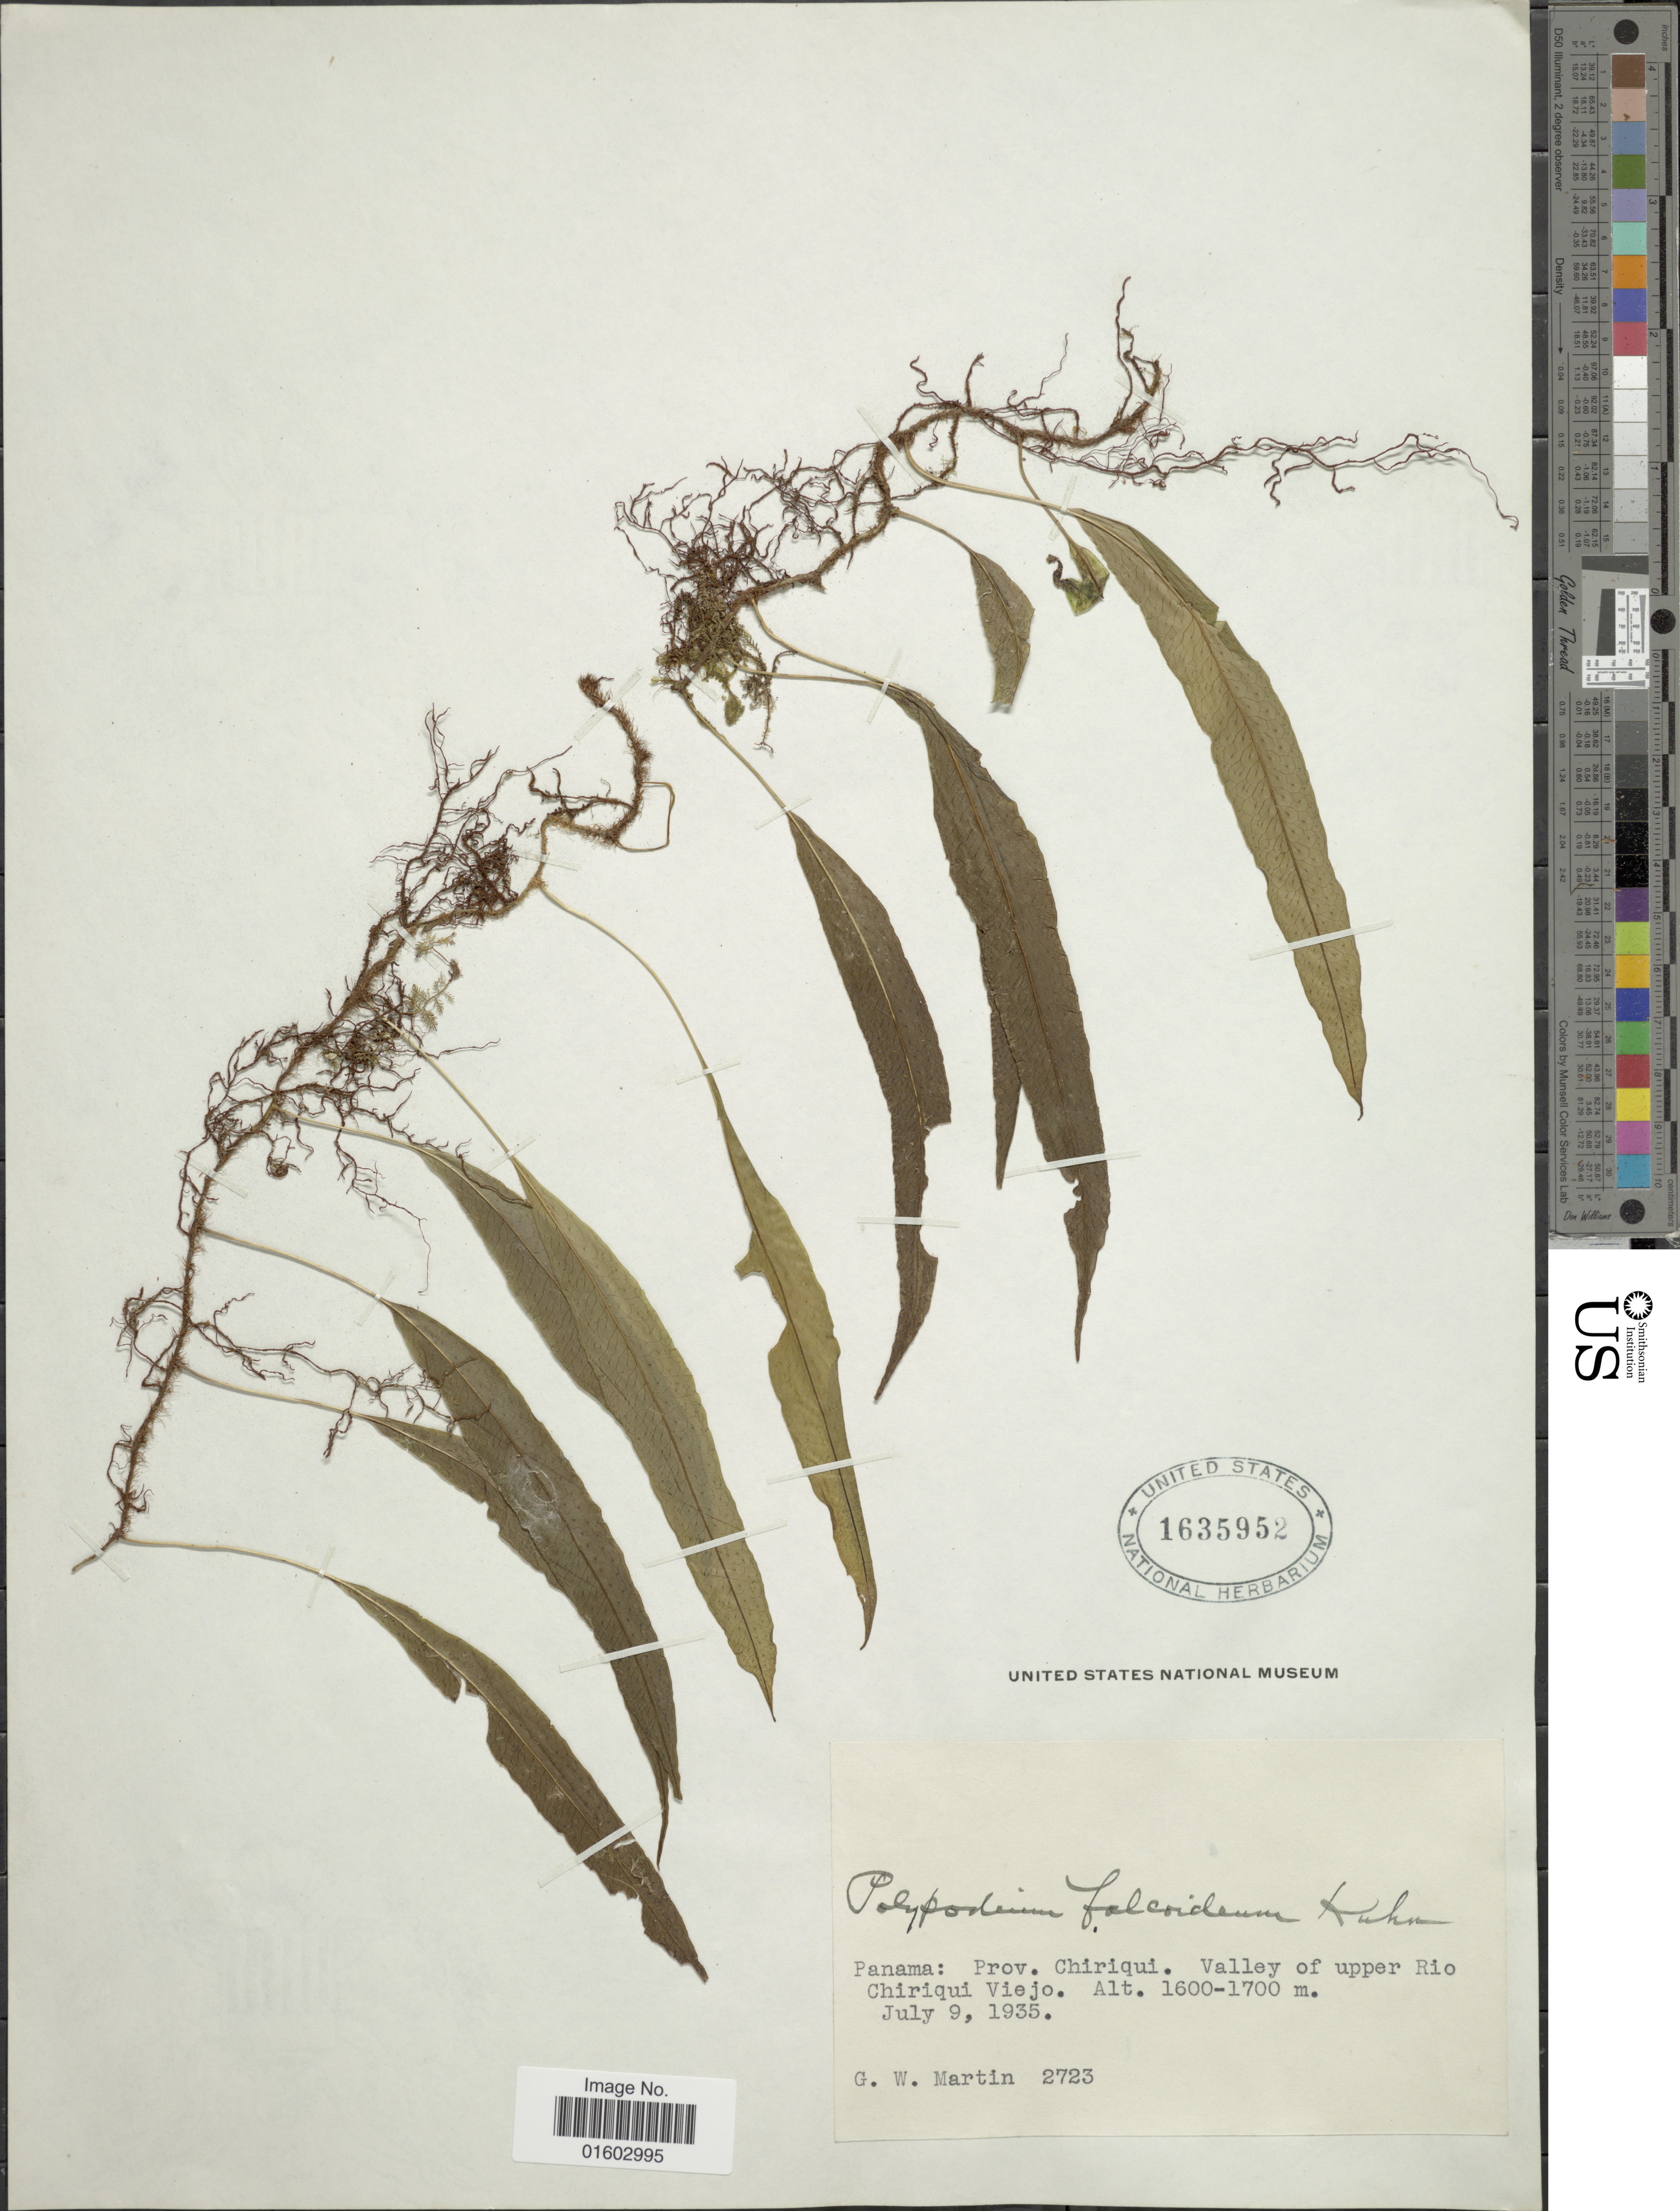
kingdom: Plantae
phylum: Tracheophyta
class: Polypodiopsida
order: Polypodiales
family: Polypodiaceae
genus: Campyloneurum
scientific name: Campyloneurum falcoideum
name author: (Kuhn ex Hieron.) M. Mey. ex Lellinger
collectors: G. W. Martin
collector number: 2723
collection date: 1935-07-09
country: Panama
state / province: Chiriqui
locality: Panama.Prov. Chiriqui. Valley of upper Rio Chiriqui Viejo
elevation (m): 1600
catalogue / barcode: US 1635952